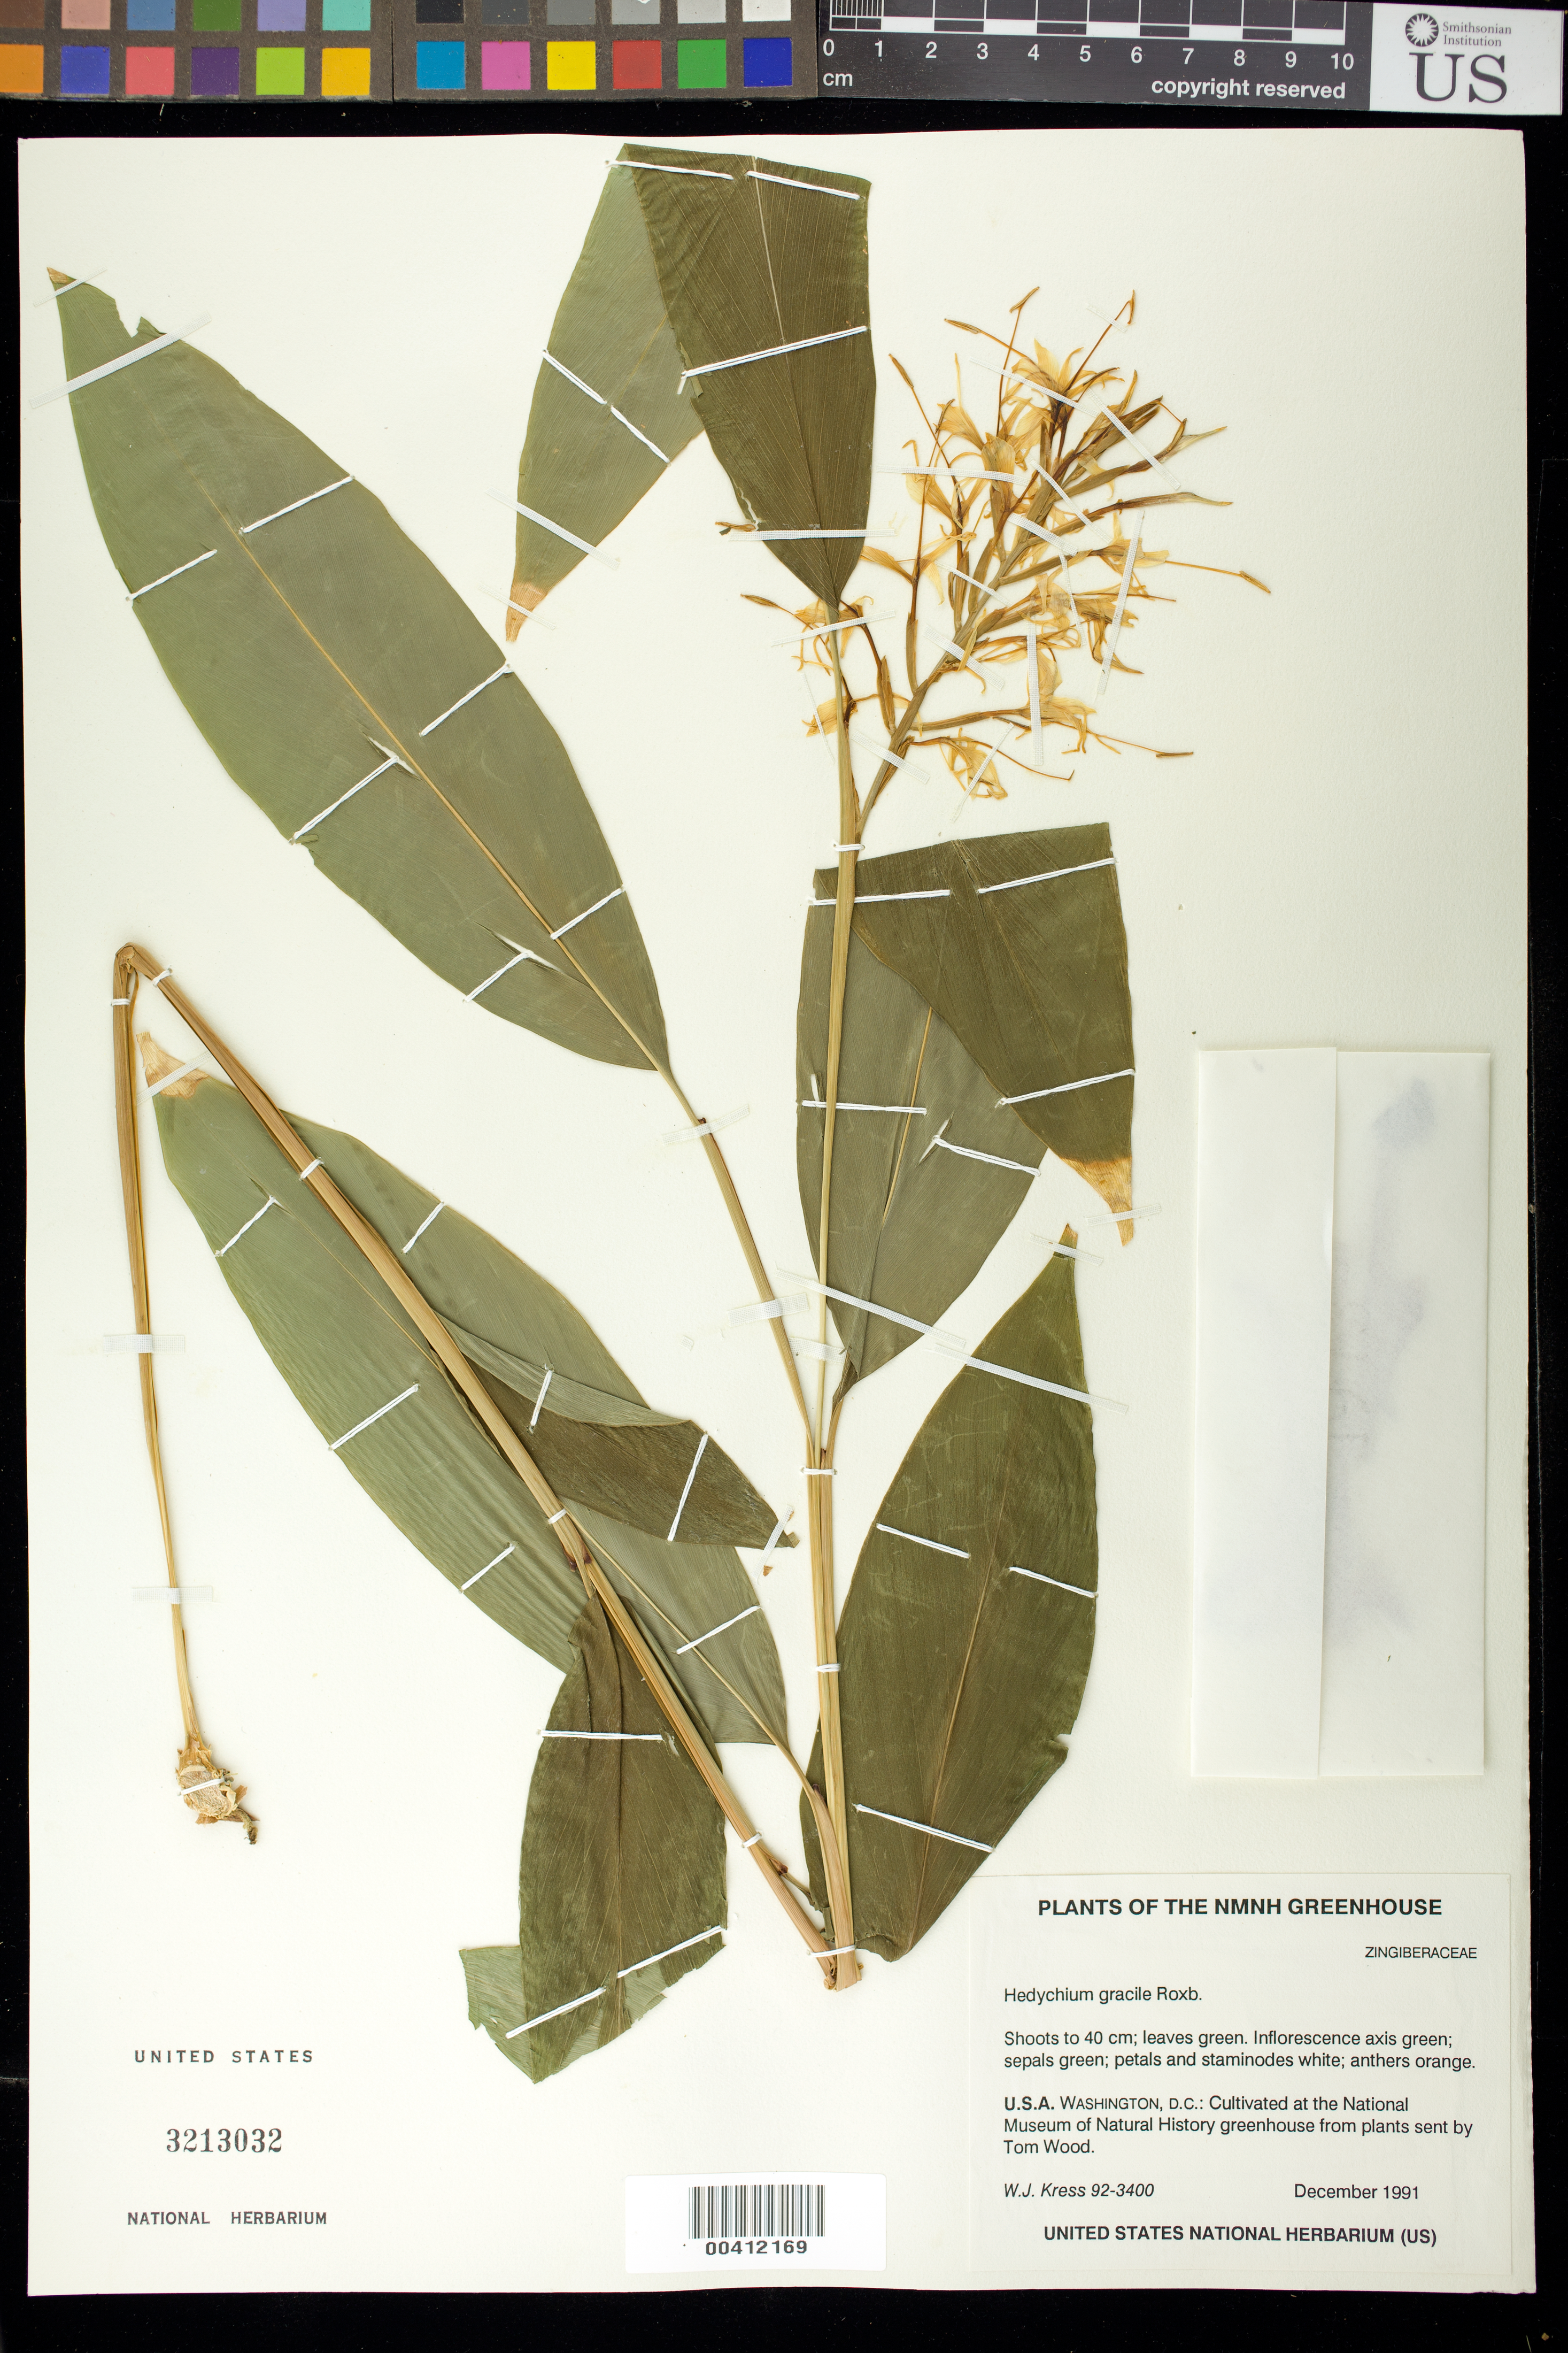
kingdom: Plantae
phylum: Tracheophyta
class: Liliopsida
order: Zingiberales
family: Zingiberaceae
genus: Hedychium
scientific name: Hedychium gracile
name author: Roxb.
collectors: W. J. Kress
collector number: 92-3400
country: United States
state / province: District of Columbia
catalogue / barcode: US 3213032